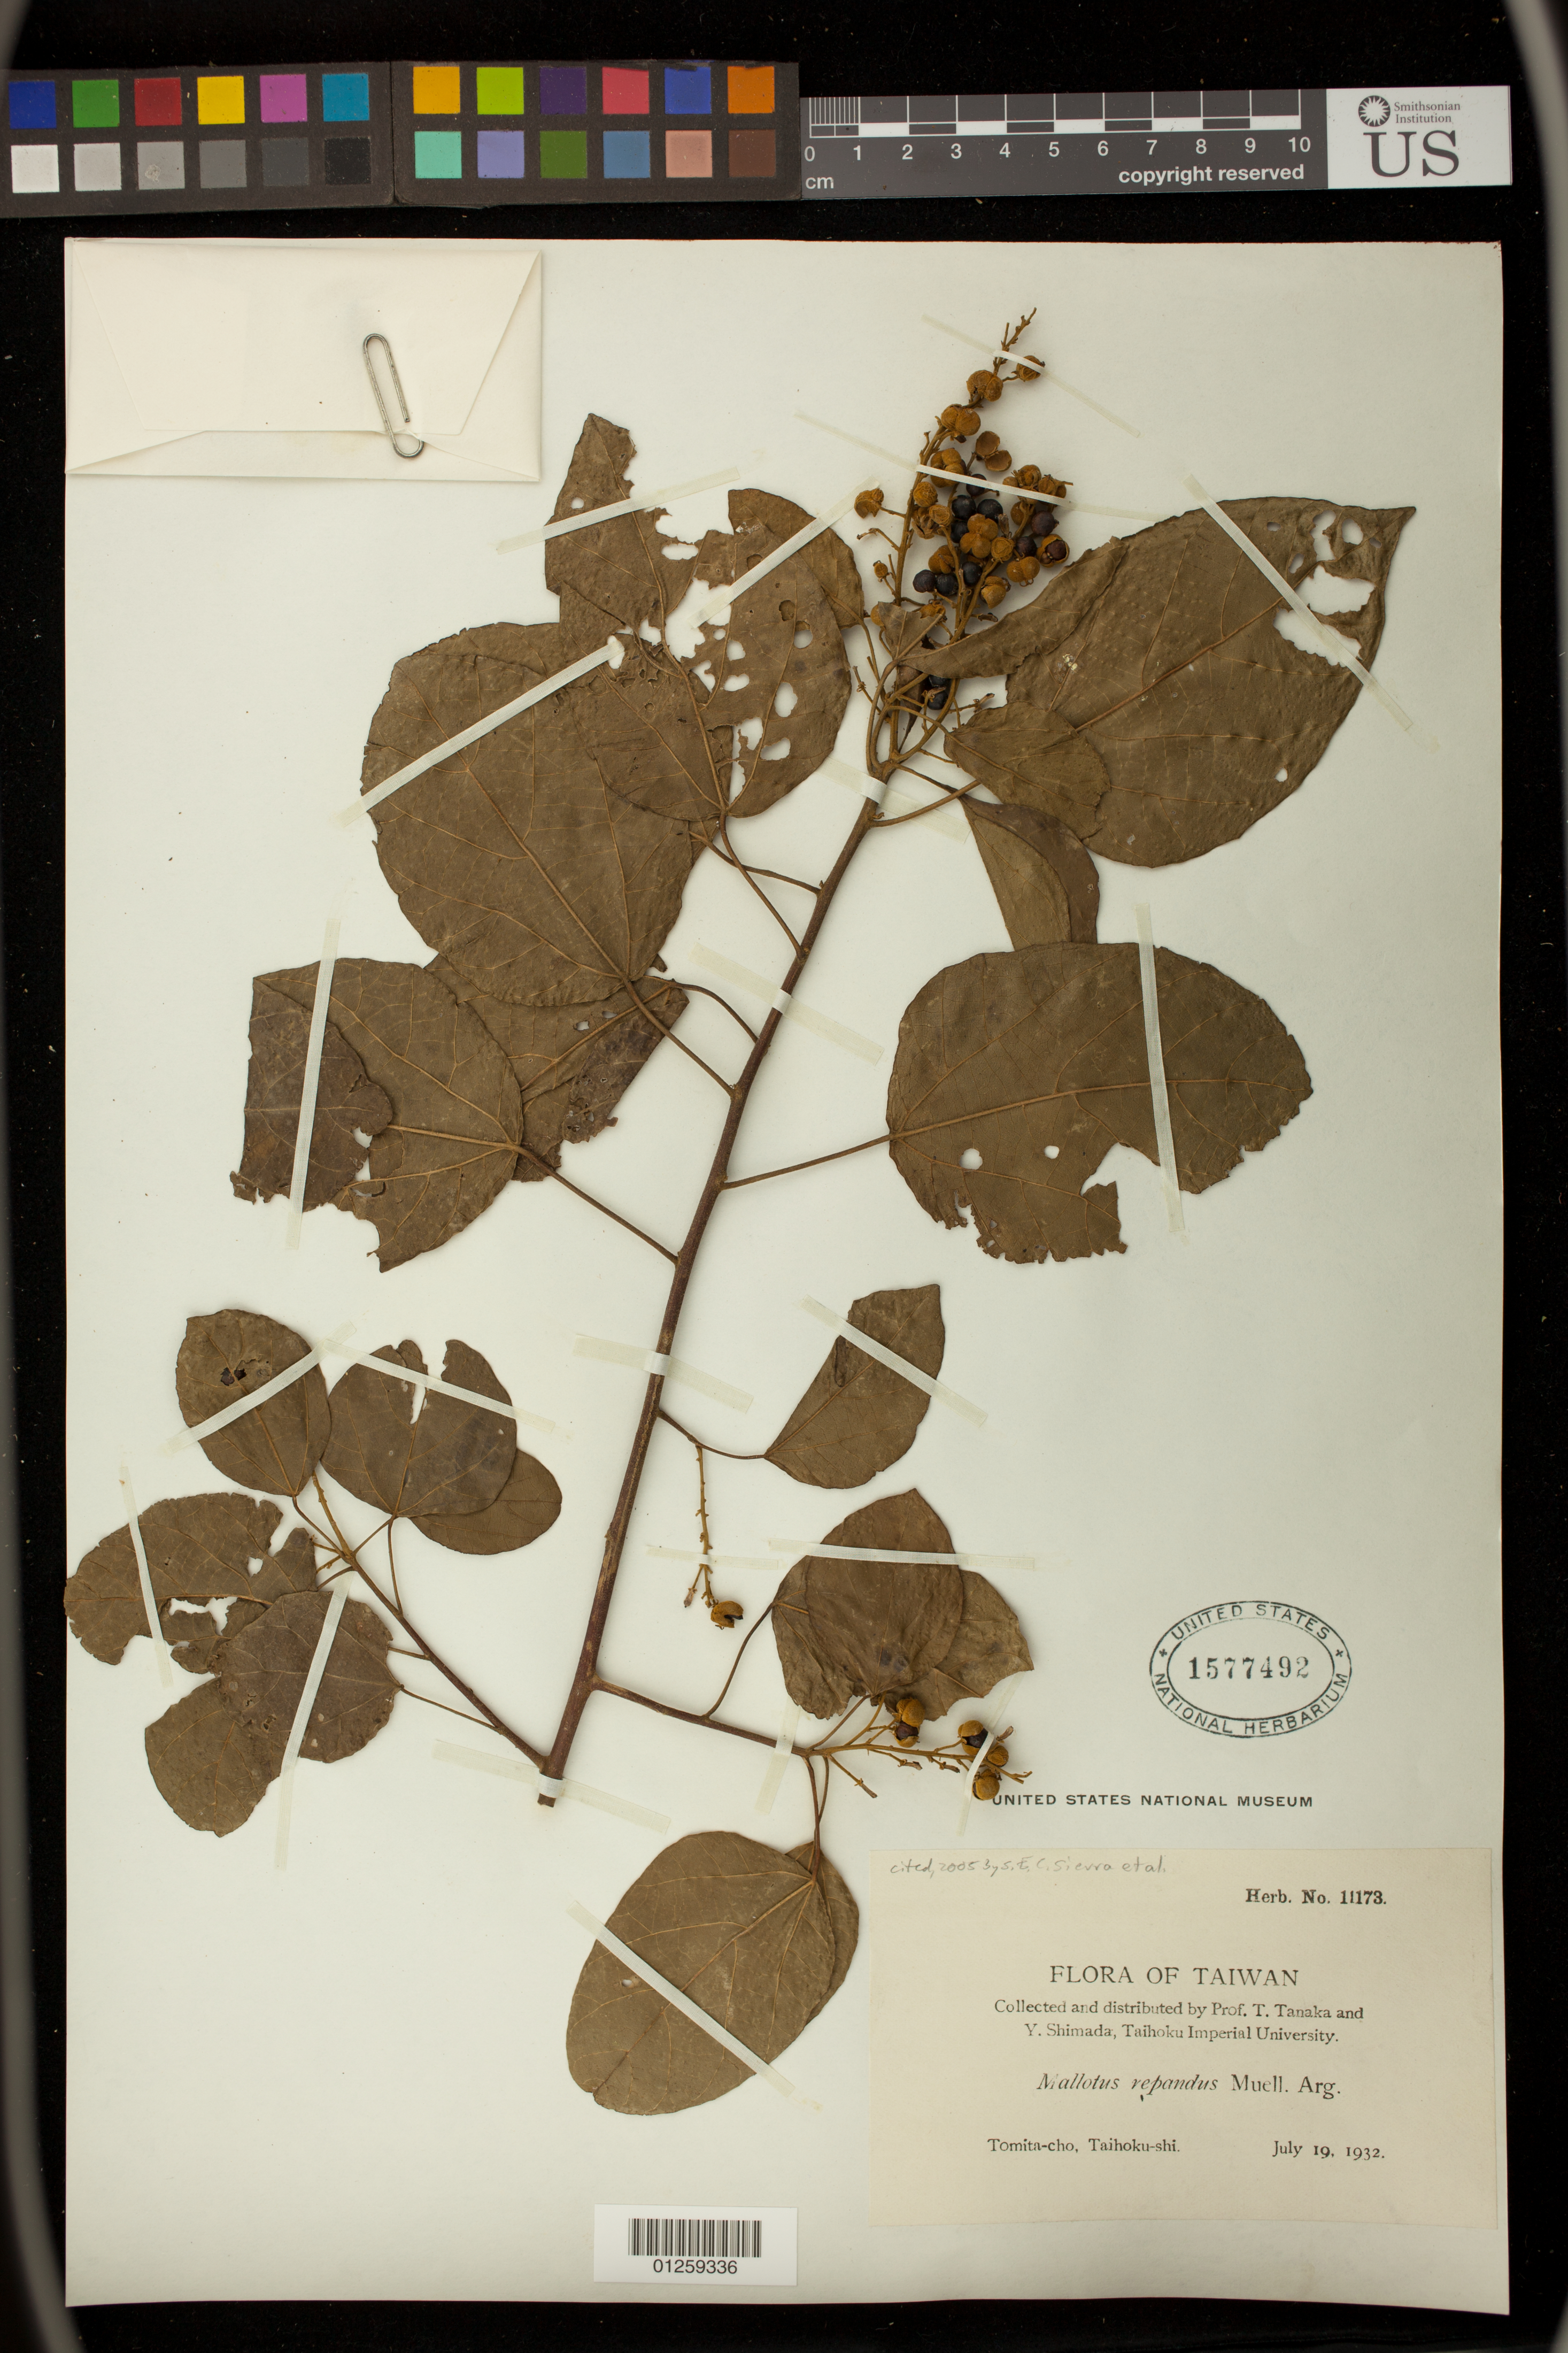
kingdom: Plantae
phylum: Tracheophyta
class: Magnoliopsida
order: Malpighiales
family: Euphorbiaceae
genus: Mallotus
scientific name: Mallotus repandus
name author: (Rottler) Müll. Arg.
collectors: T. Tanaka & Y. Shimada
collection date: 1932-07-19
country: Taiwan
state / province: Taipei City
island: Taiwan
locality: Tomita-cho, Taihoku-shi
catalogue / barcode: US 1577492